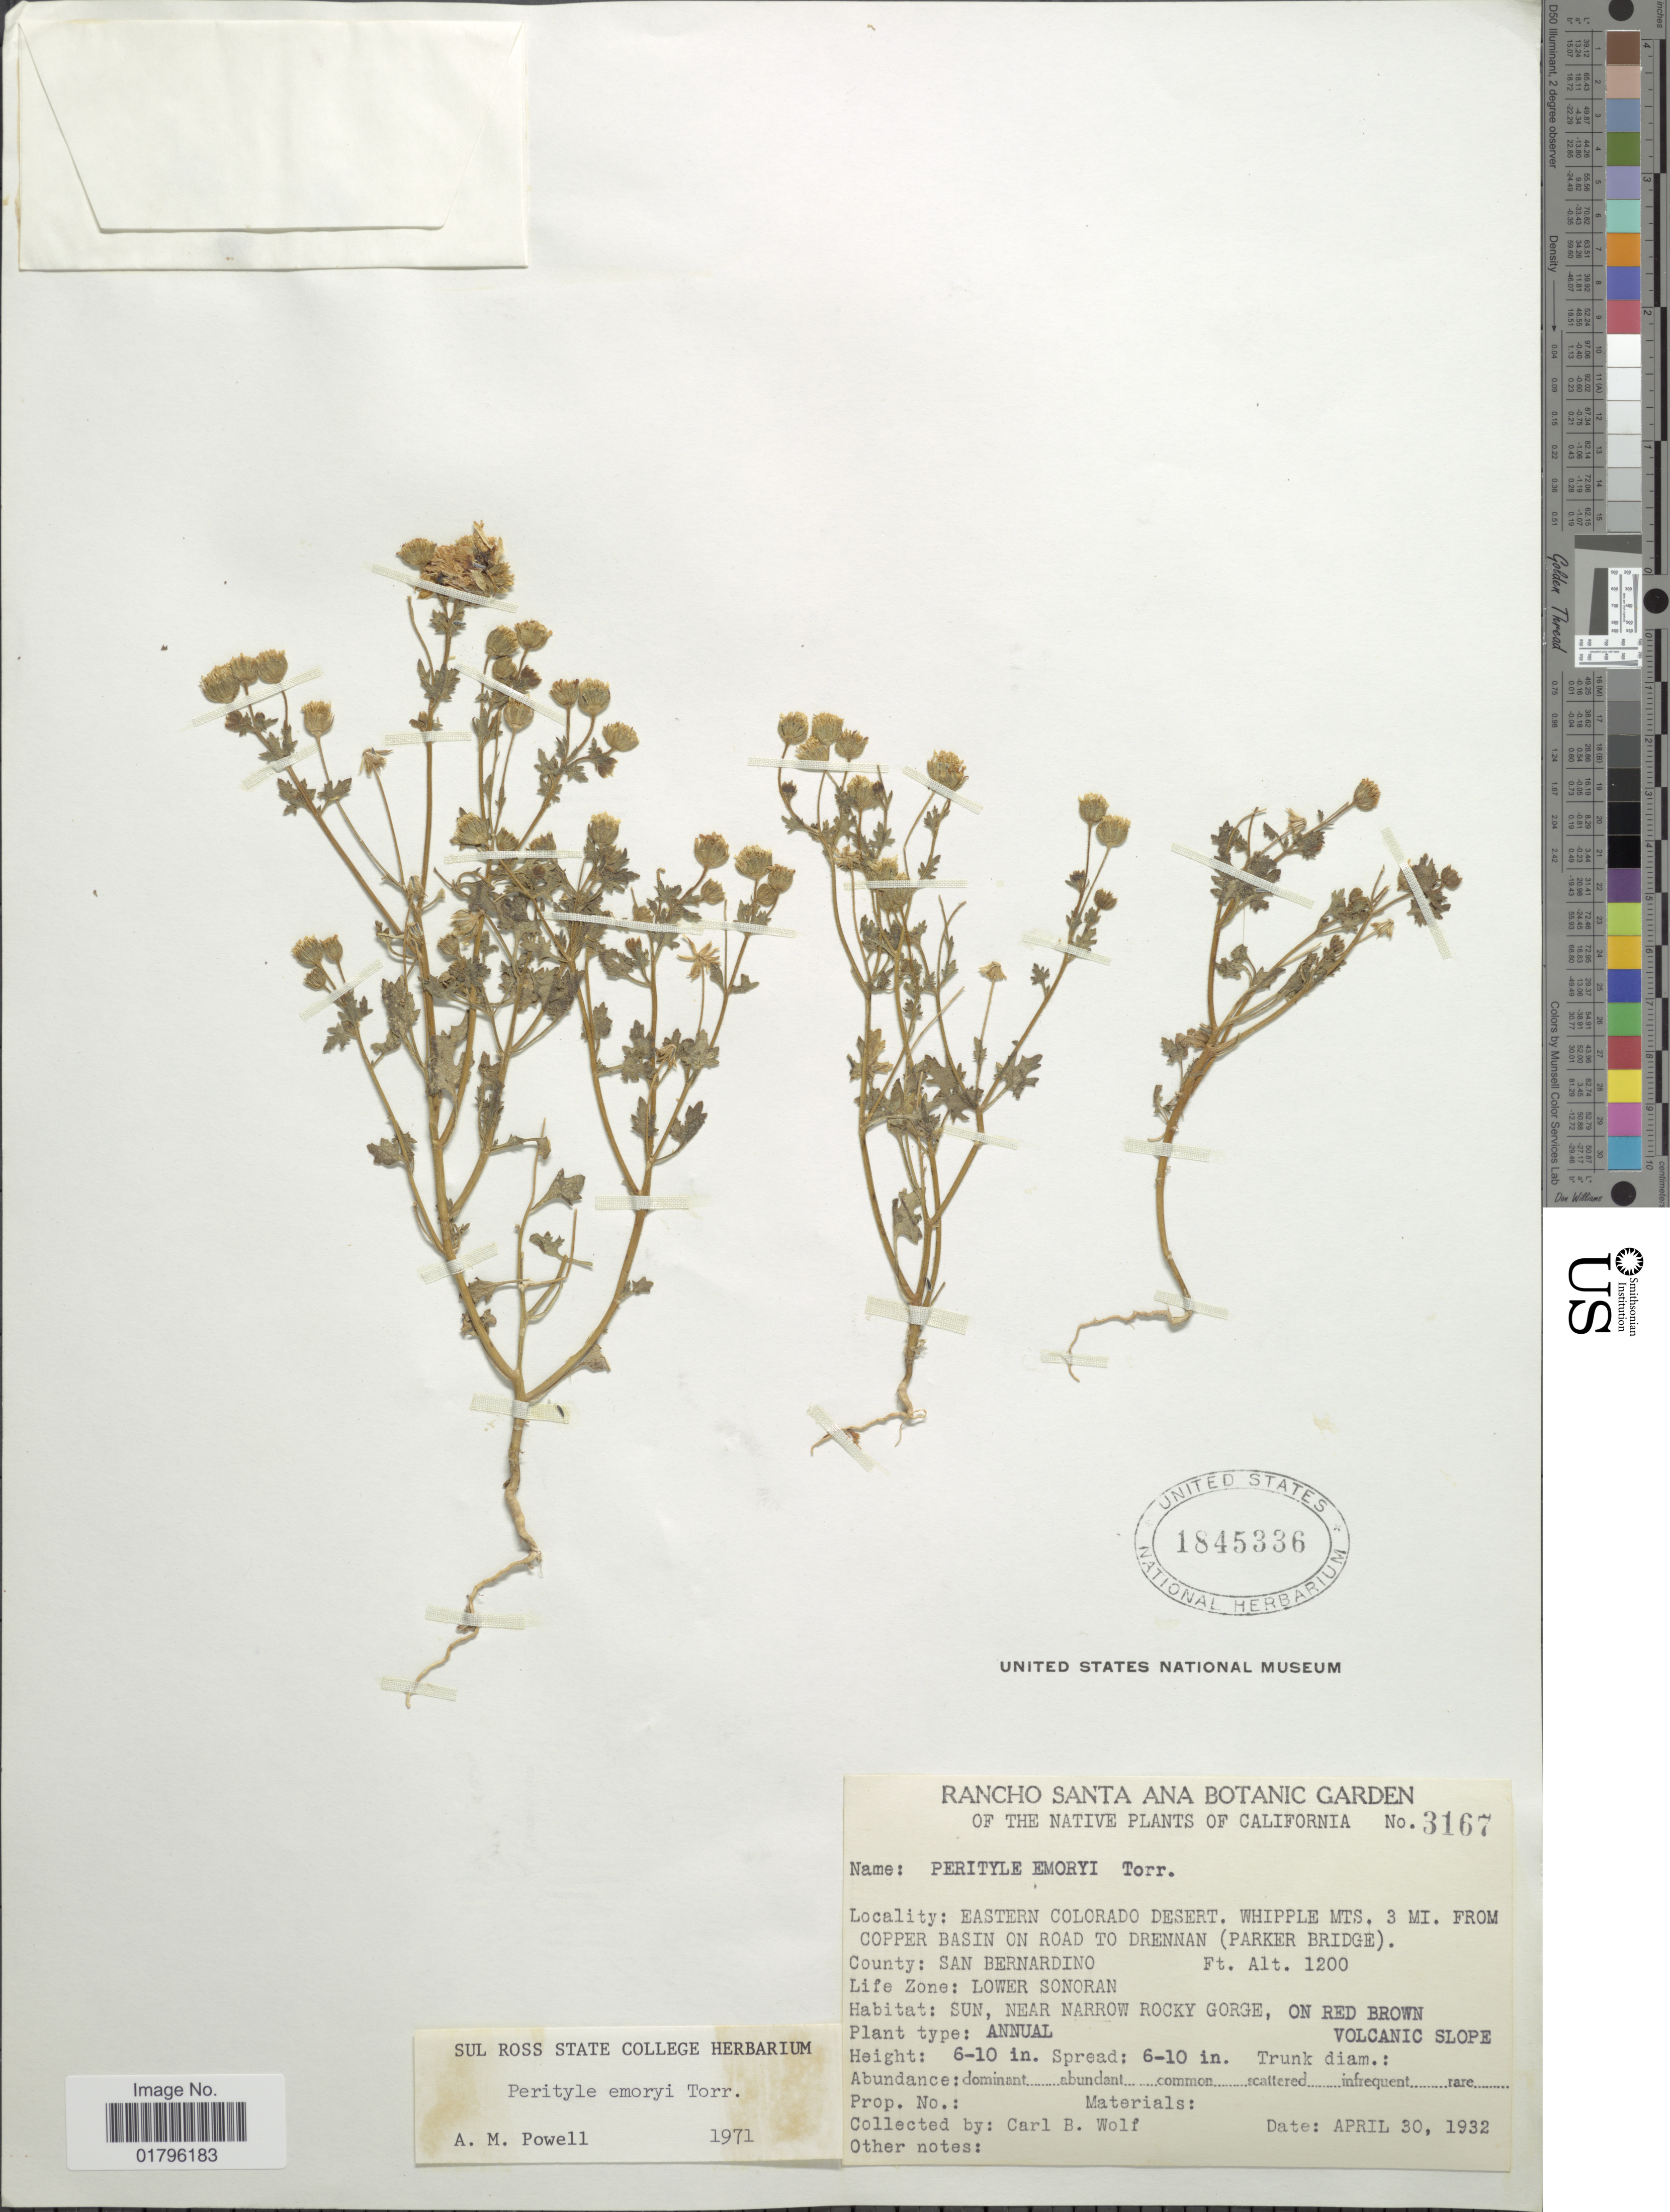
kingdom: Plantae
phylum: Tracheophyta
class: Magnoliopsida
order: Asterales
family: Asteraceae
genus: Perityle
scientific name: Perityle emoryi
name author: Torr.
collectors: C. B. Wolf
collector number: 3167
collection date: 1932-04-30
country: United States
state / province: California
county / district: San Bernardino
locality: Eastern Colorado Desert. Whipple Mts, 3 mi. from Copper Basin on road to Drennan (Parker Bridge). County: San Bernardino. Life Zone: Lower Sonoran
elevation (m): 366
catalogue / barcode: US 1845336